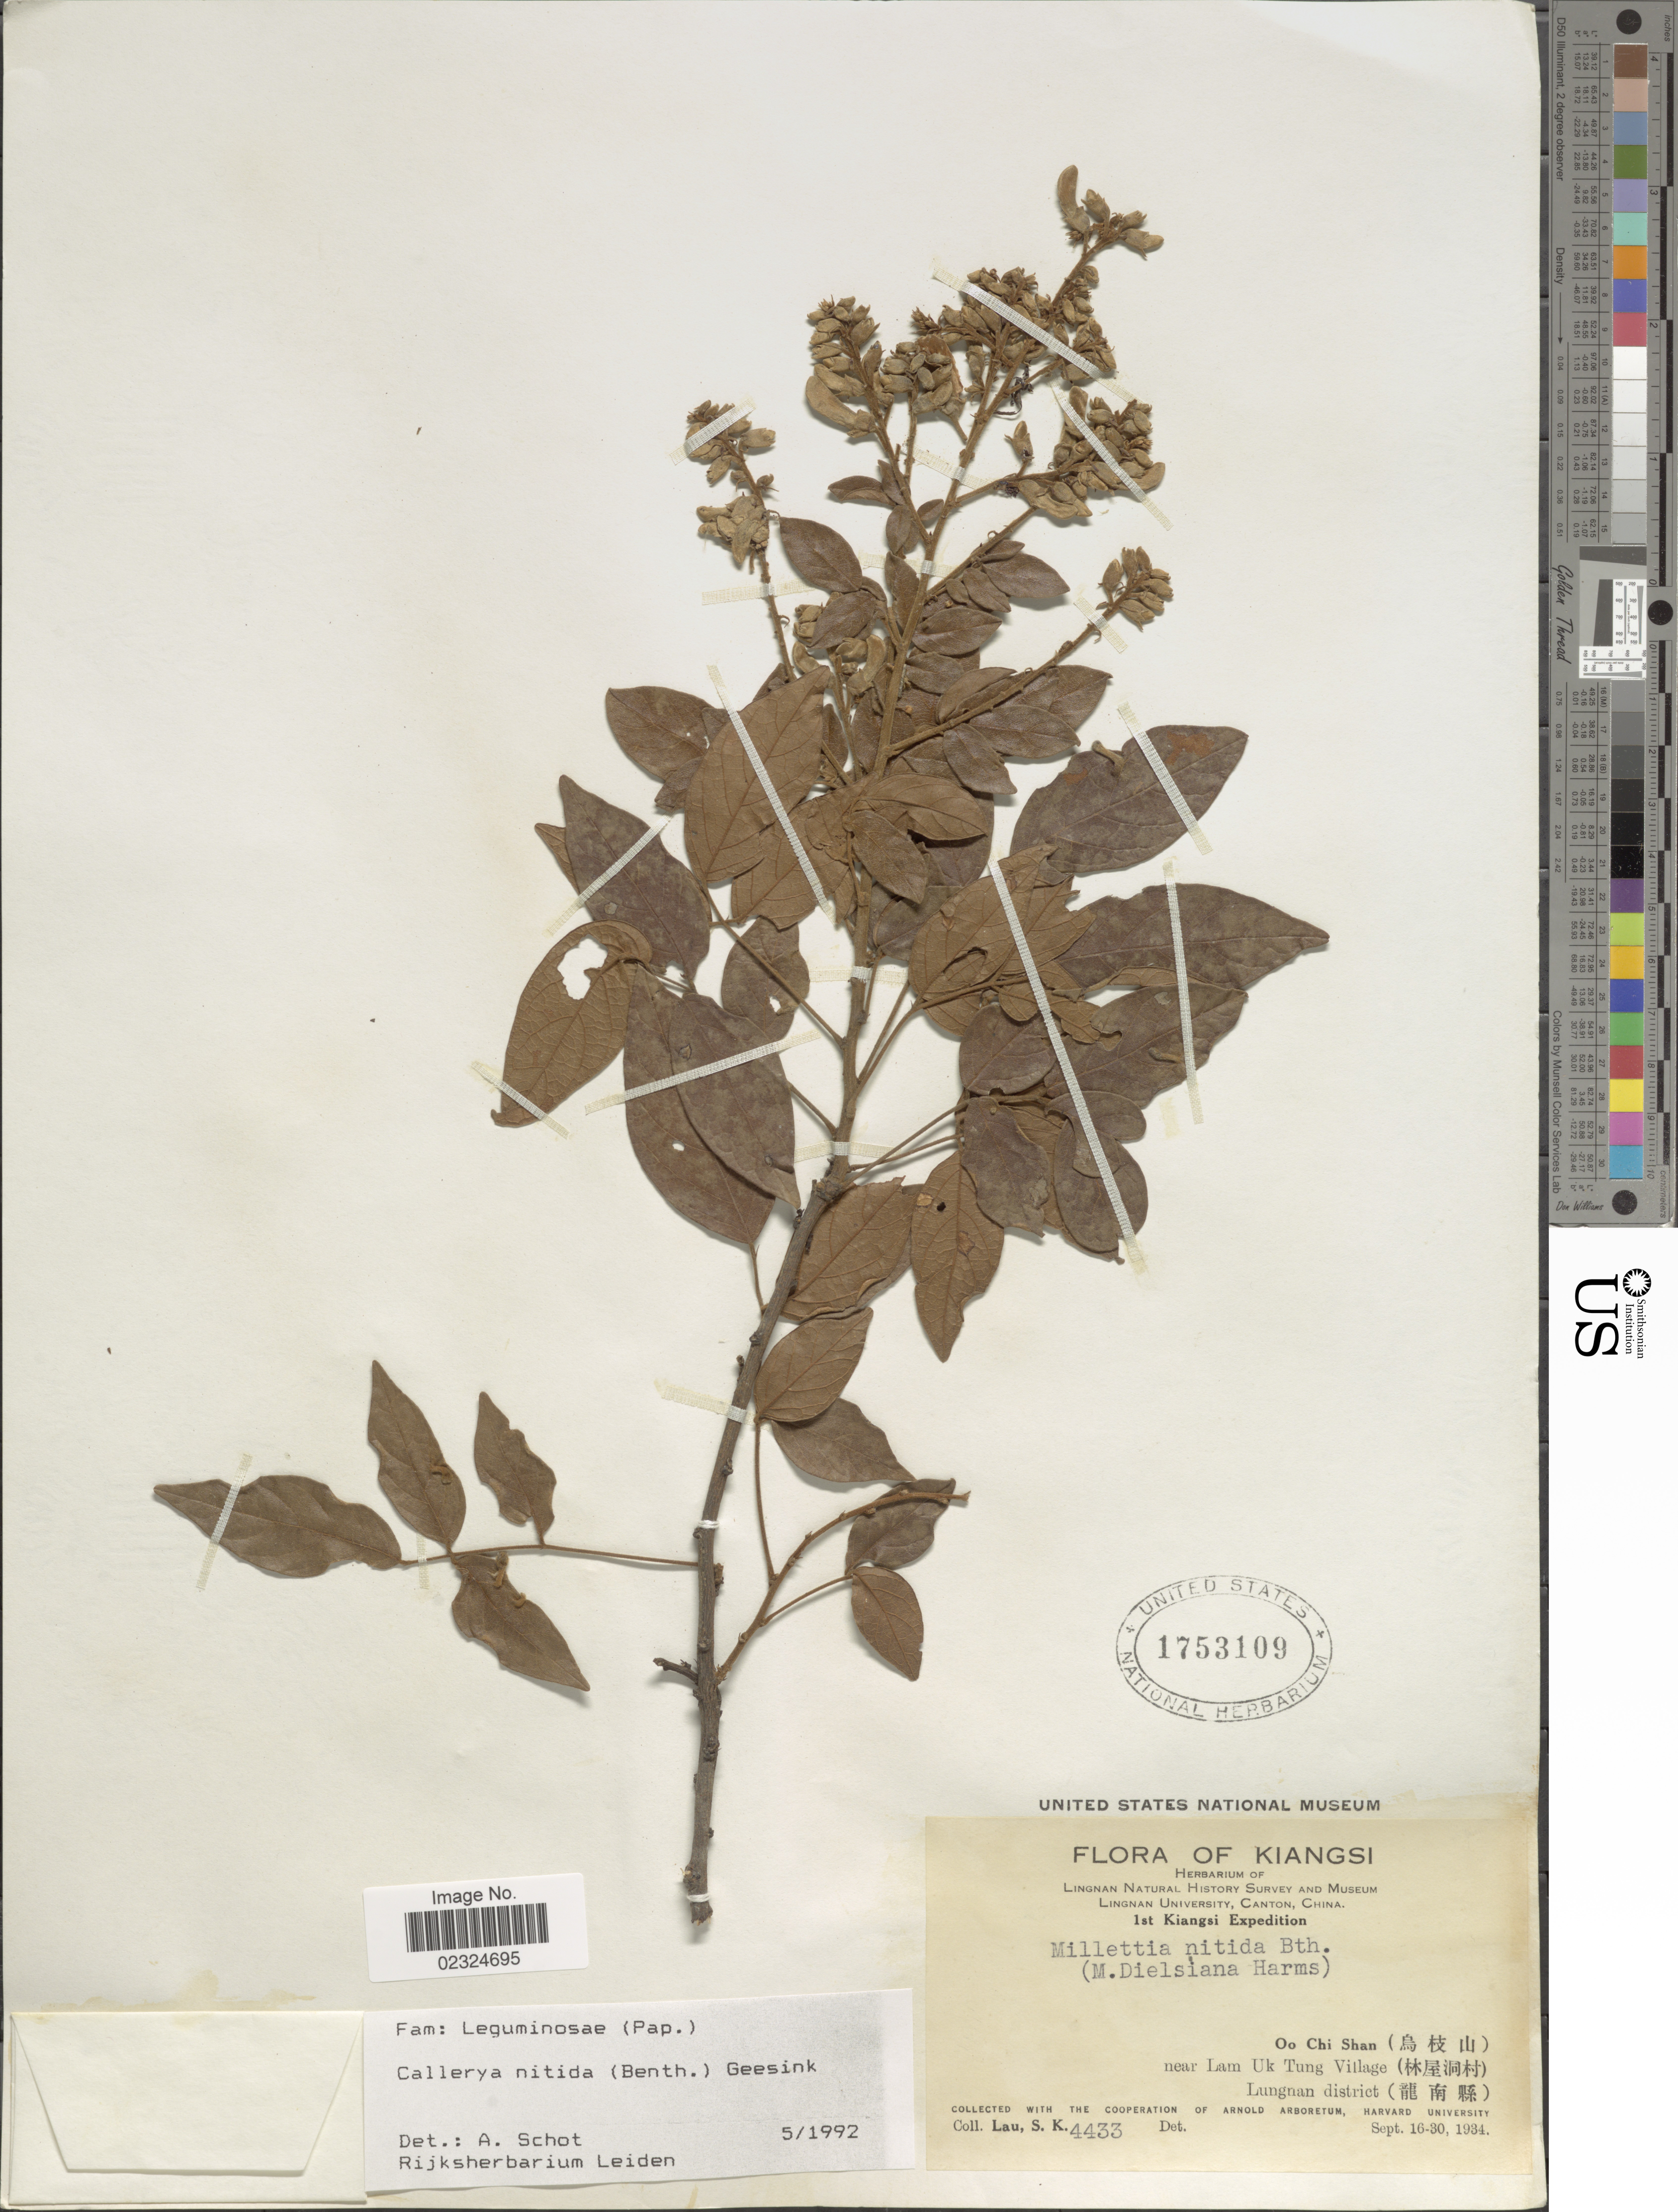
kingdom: Plantae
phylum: Tracheophyta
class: Magnoliopsida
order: Fabales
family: Fabaceae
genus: Callerya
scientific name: Callerya nitida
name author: (Benth.) R. Geesink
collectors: S. K. Lau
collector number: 4433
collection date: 1934-09-16/1934-09-30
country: China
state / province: Jiangxi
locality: Oo Chi San, near Lam Uk Tung Village Lungnan district. Kiangsi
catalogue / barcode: US 1753109